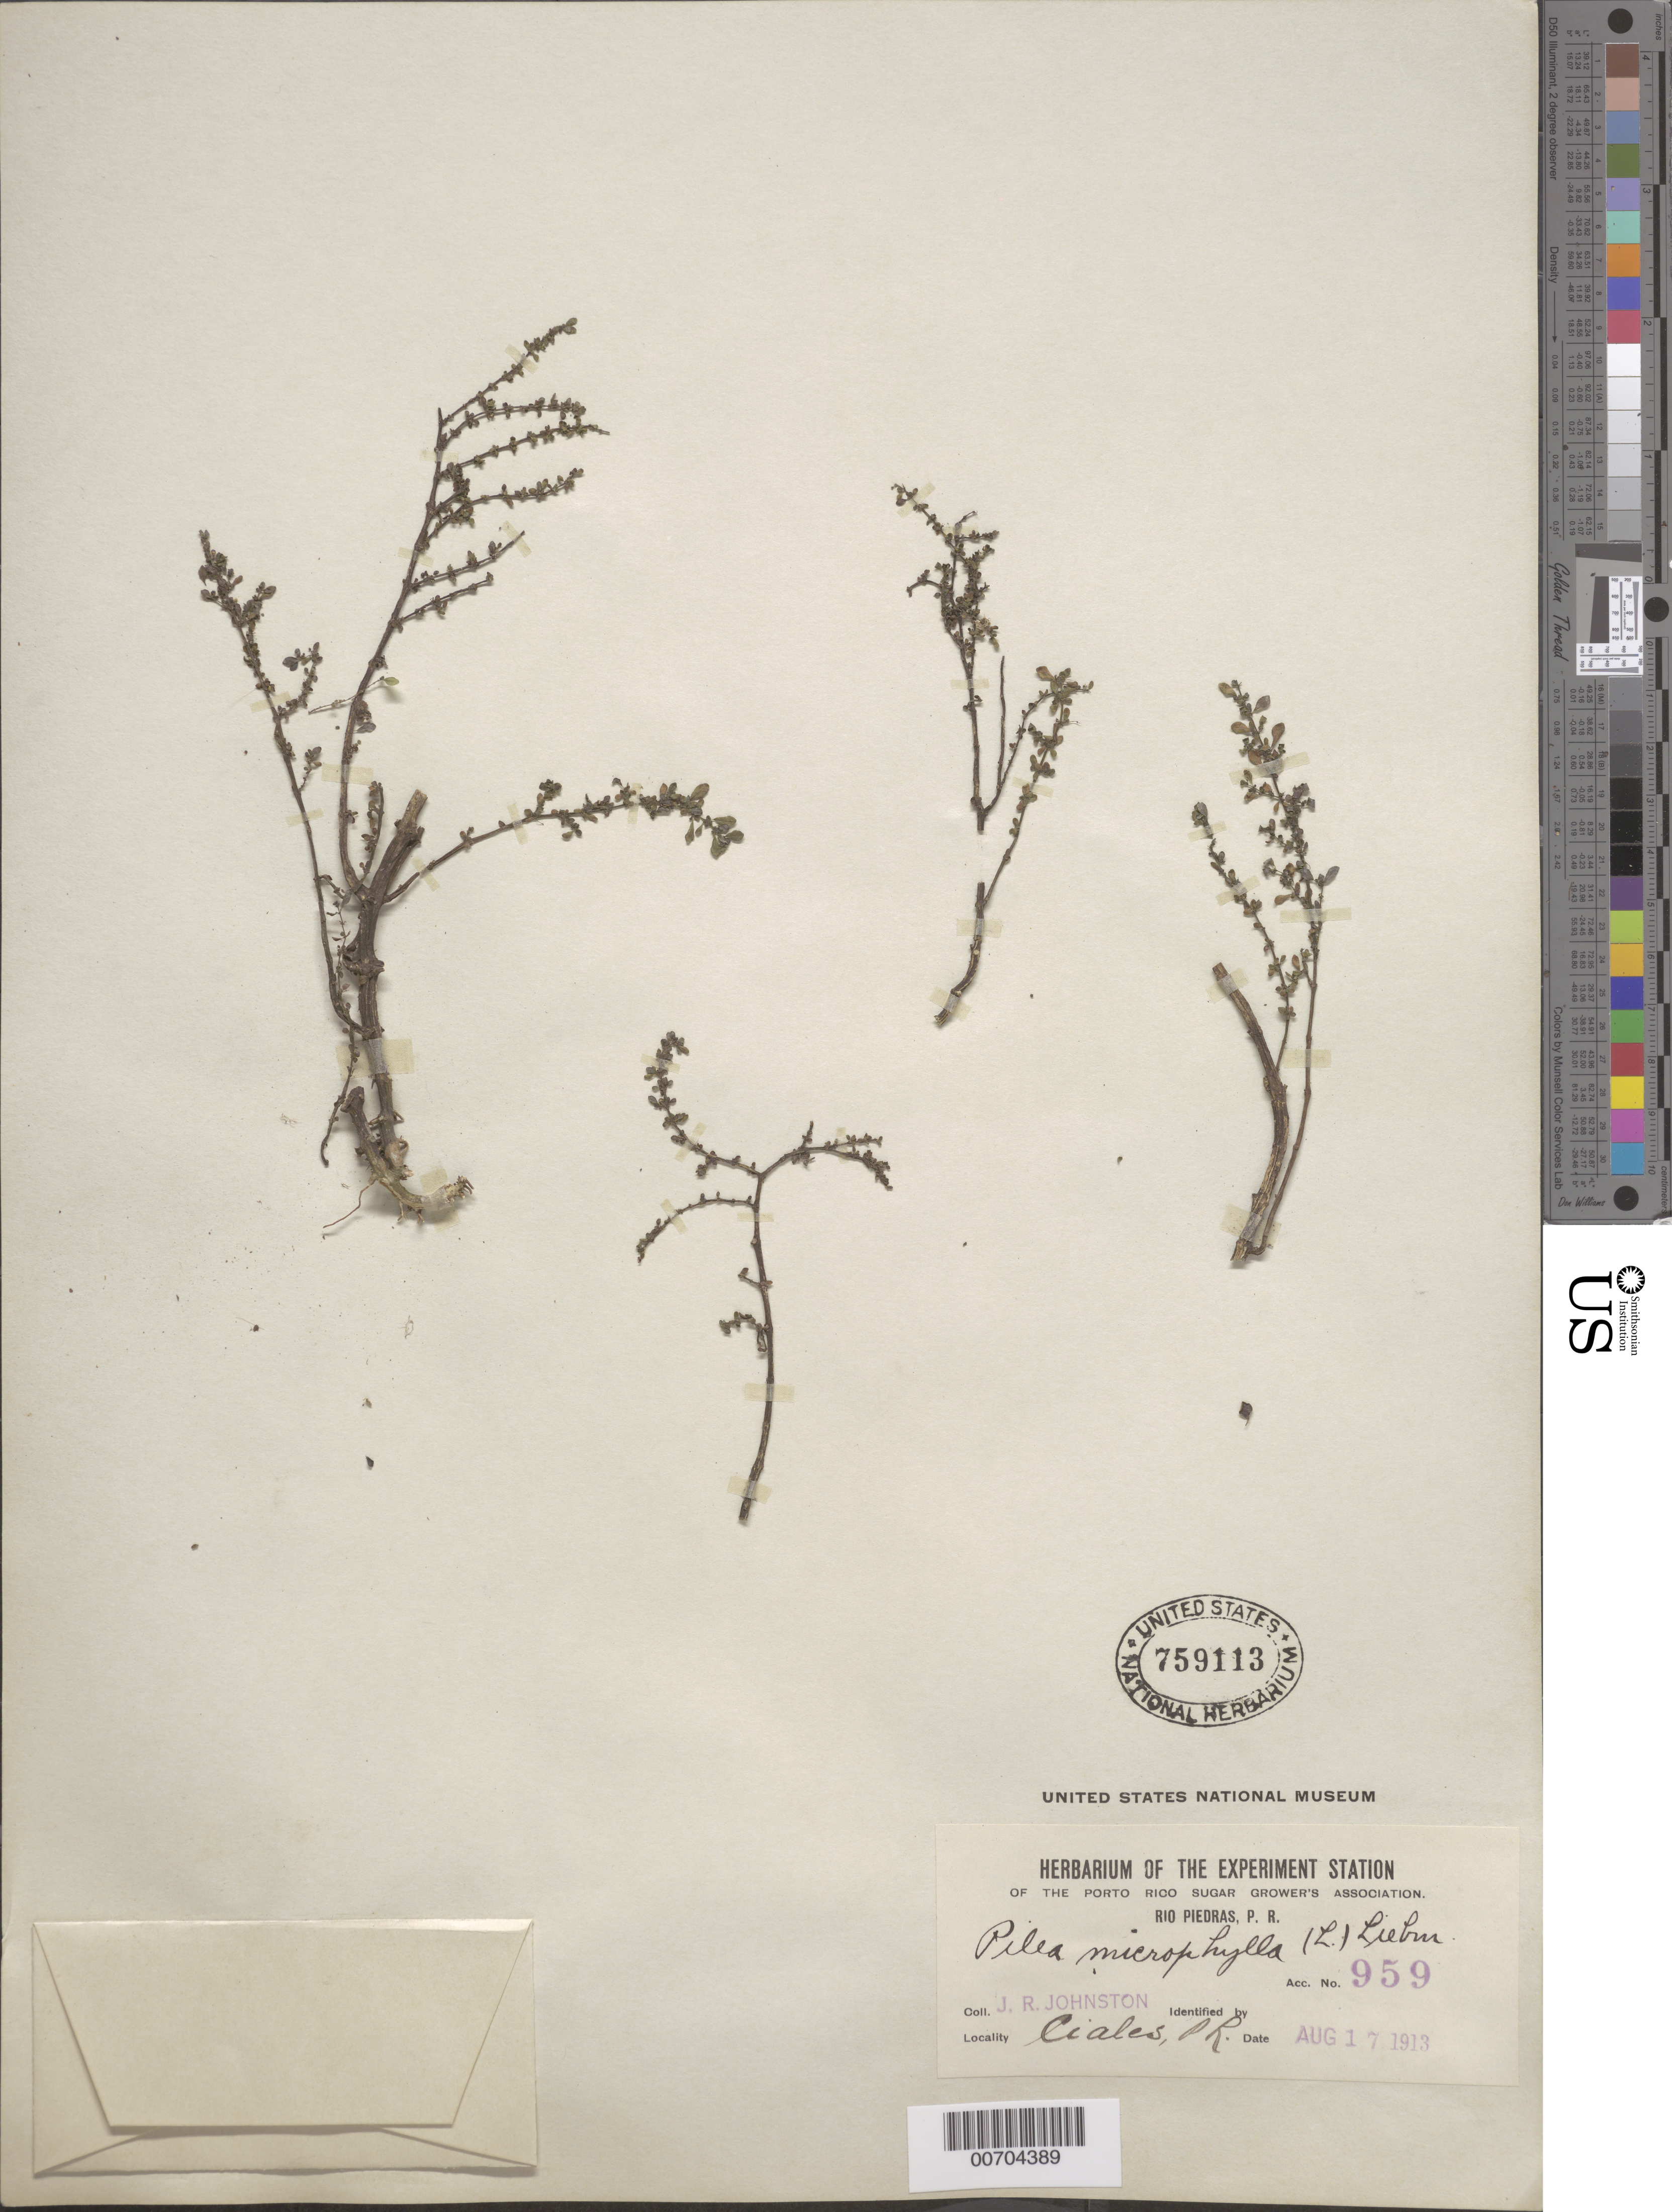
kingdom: Plantae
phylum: Tracheophyta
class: Magnoliopsida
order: Rosales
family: Urticaceae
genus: Pilea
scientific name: Pilea microphylla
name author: (L.) Liebm.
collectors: J. Johnston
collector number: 959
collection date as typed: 17 Aug 1913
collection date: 1913-08-17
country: Puerto Rico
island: Greater Antilles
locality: Ciales, Río Piedras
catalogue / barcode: US 759113